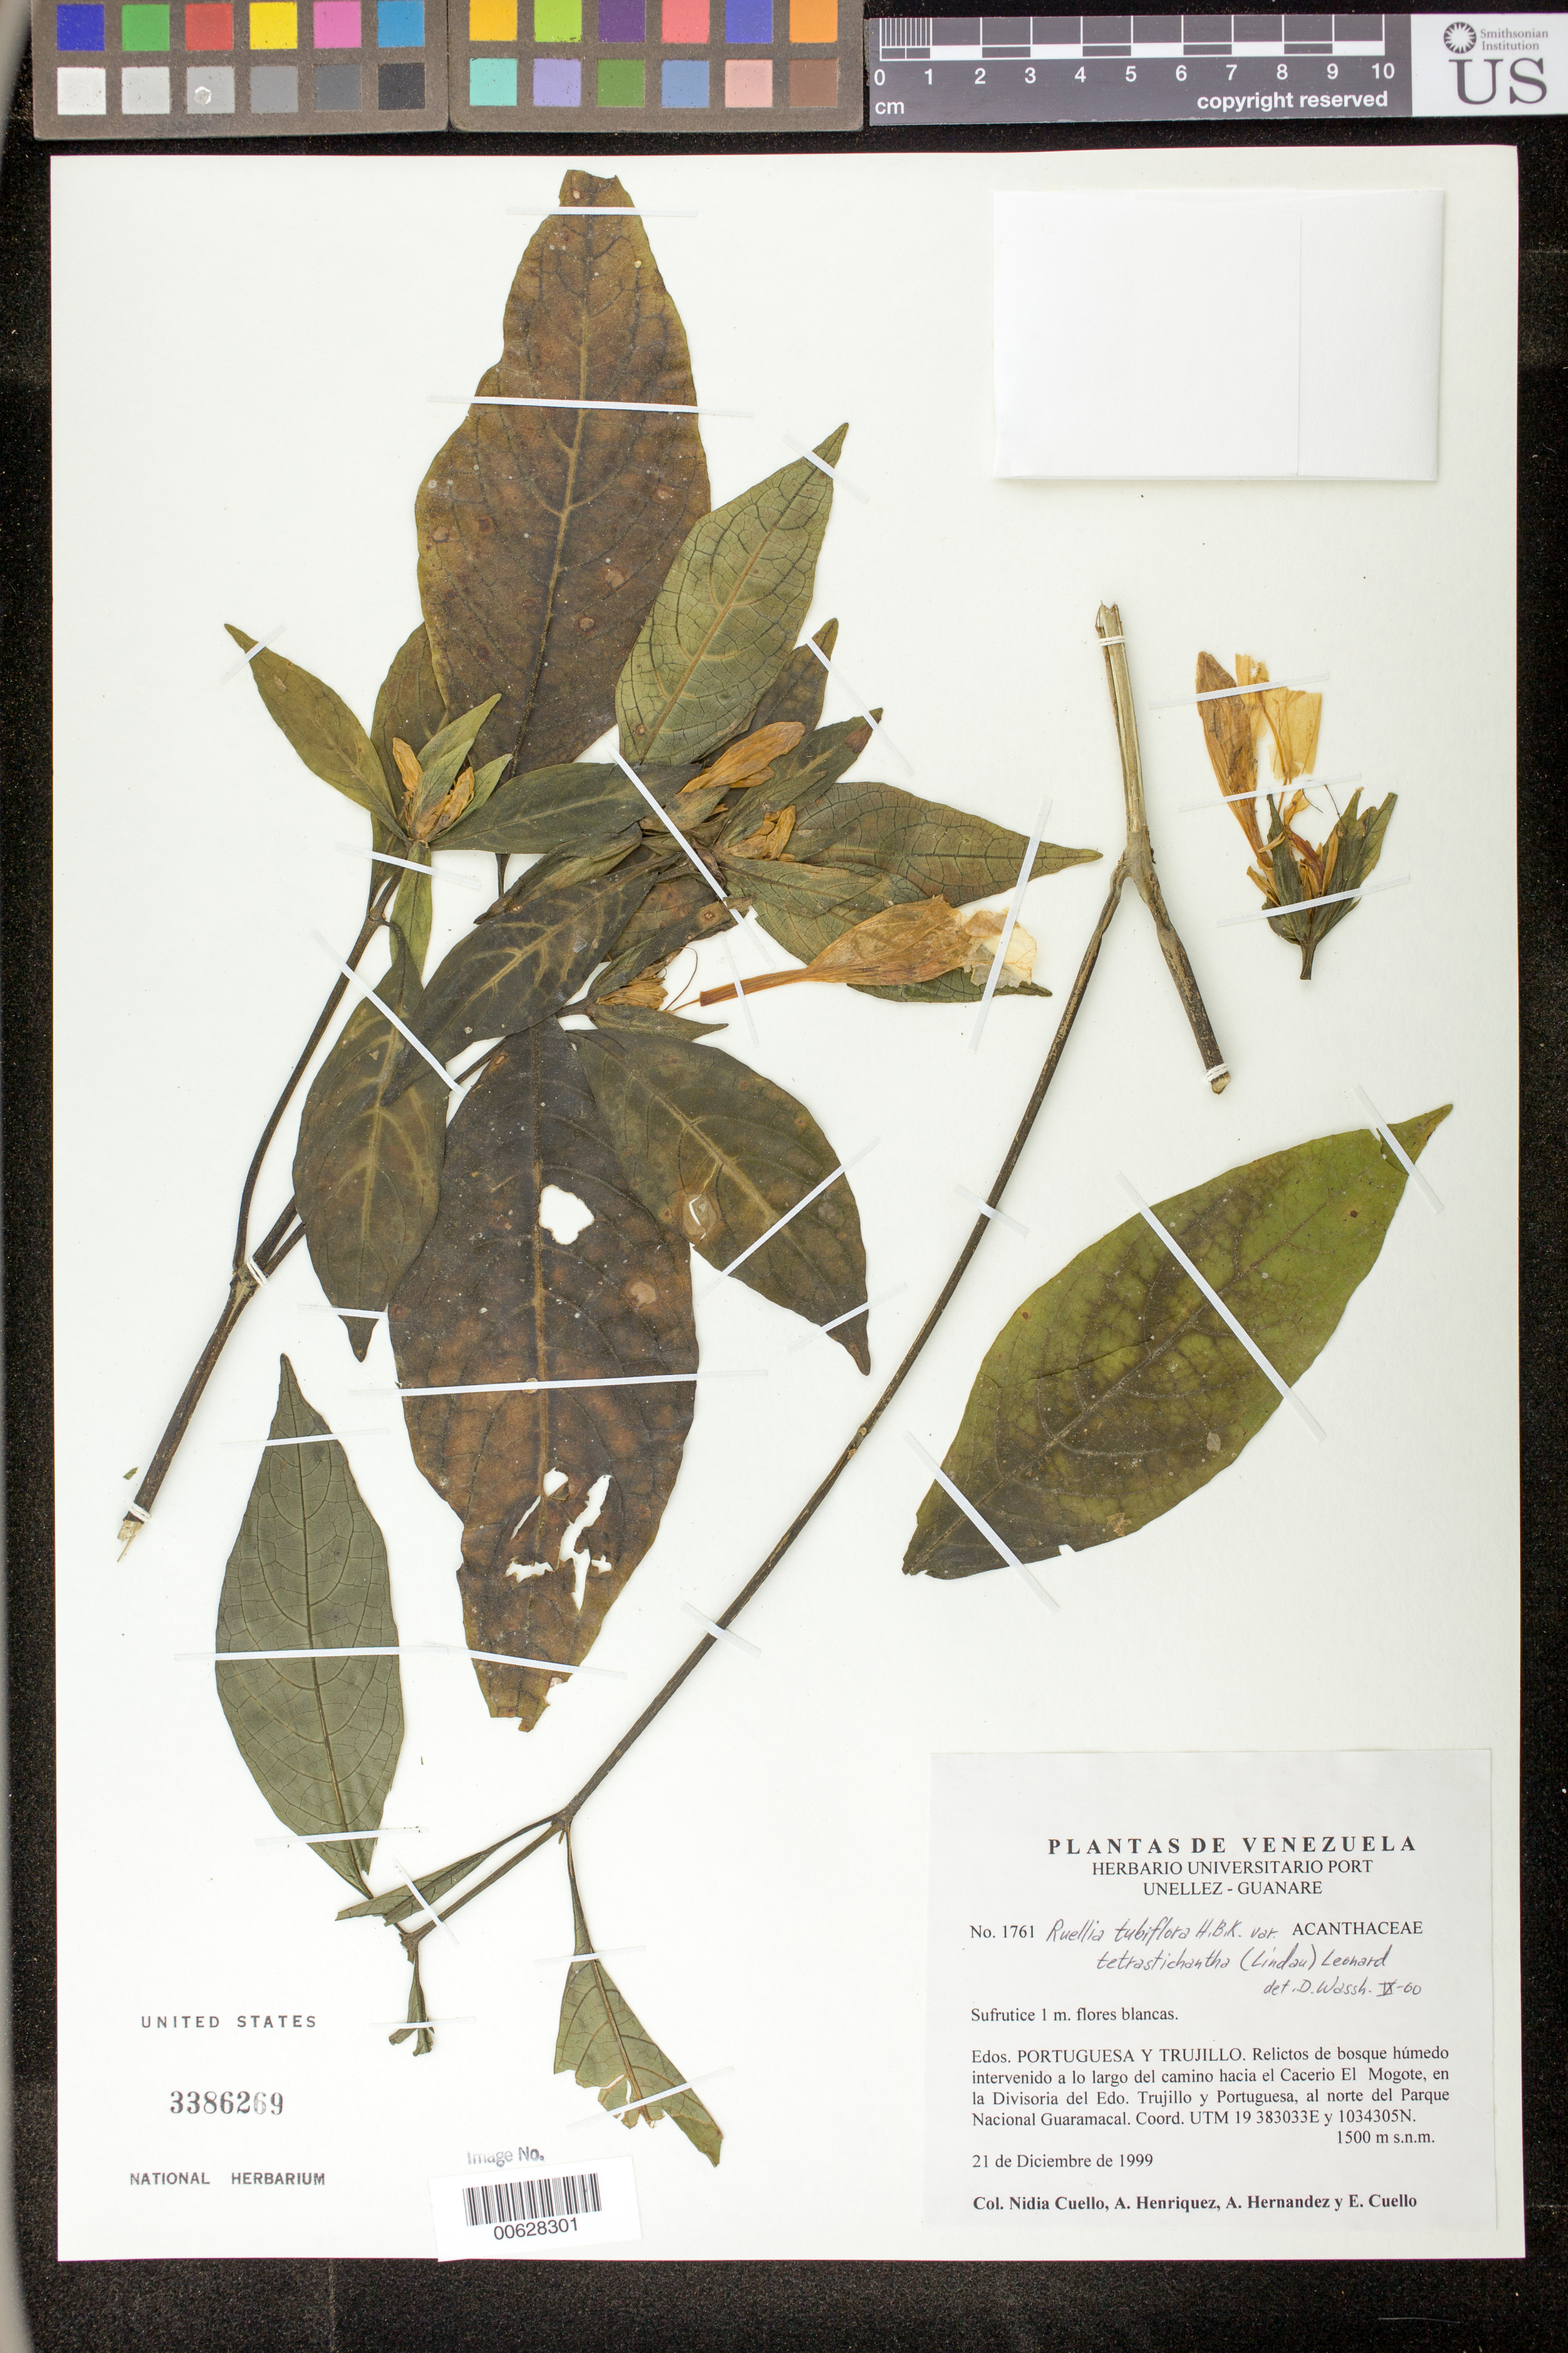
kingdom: Plantae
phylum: Tracheophyta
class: Magnoliopsida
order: Lamiales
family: Acanthaceae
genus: Ruellia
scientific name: Ruellia tubiflora var. tetrastichantha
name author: Kunth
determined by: Wasshausen, Dieter C., (BOT), Smithsonian Institution - National Museum of Natural History (UNITED STATES)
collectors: N. L. Cuello, A. Henríquez, A. Hernandez & E. Cuello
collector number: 1761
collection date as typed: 21 Dec 1999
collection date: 1999-12-21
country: Venezuela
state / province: Portuguesa / Trujillo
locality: Largo del camino hacia el Cacerio El Mogote, en la Divisoria del Edo. Trujillo y Portuguesa. N Parque Nacional Guaramacal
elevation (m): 1500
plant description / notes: PORT, US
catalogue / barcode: US 3386269